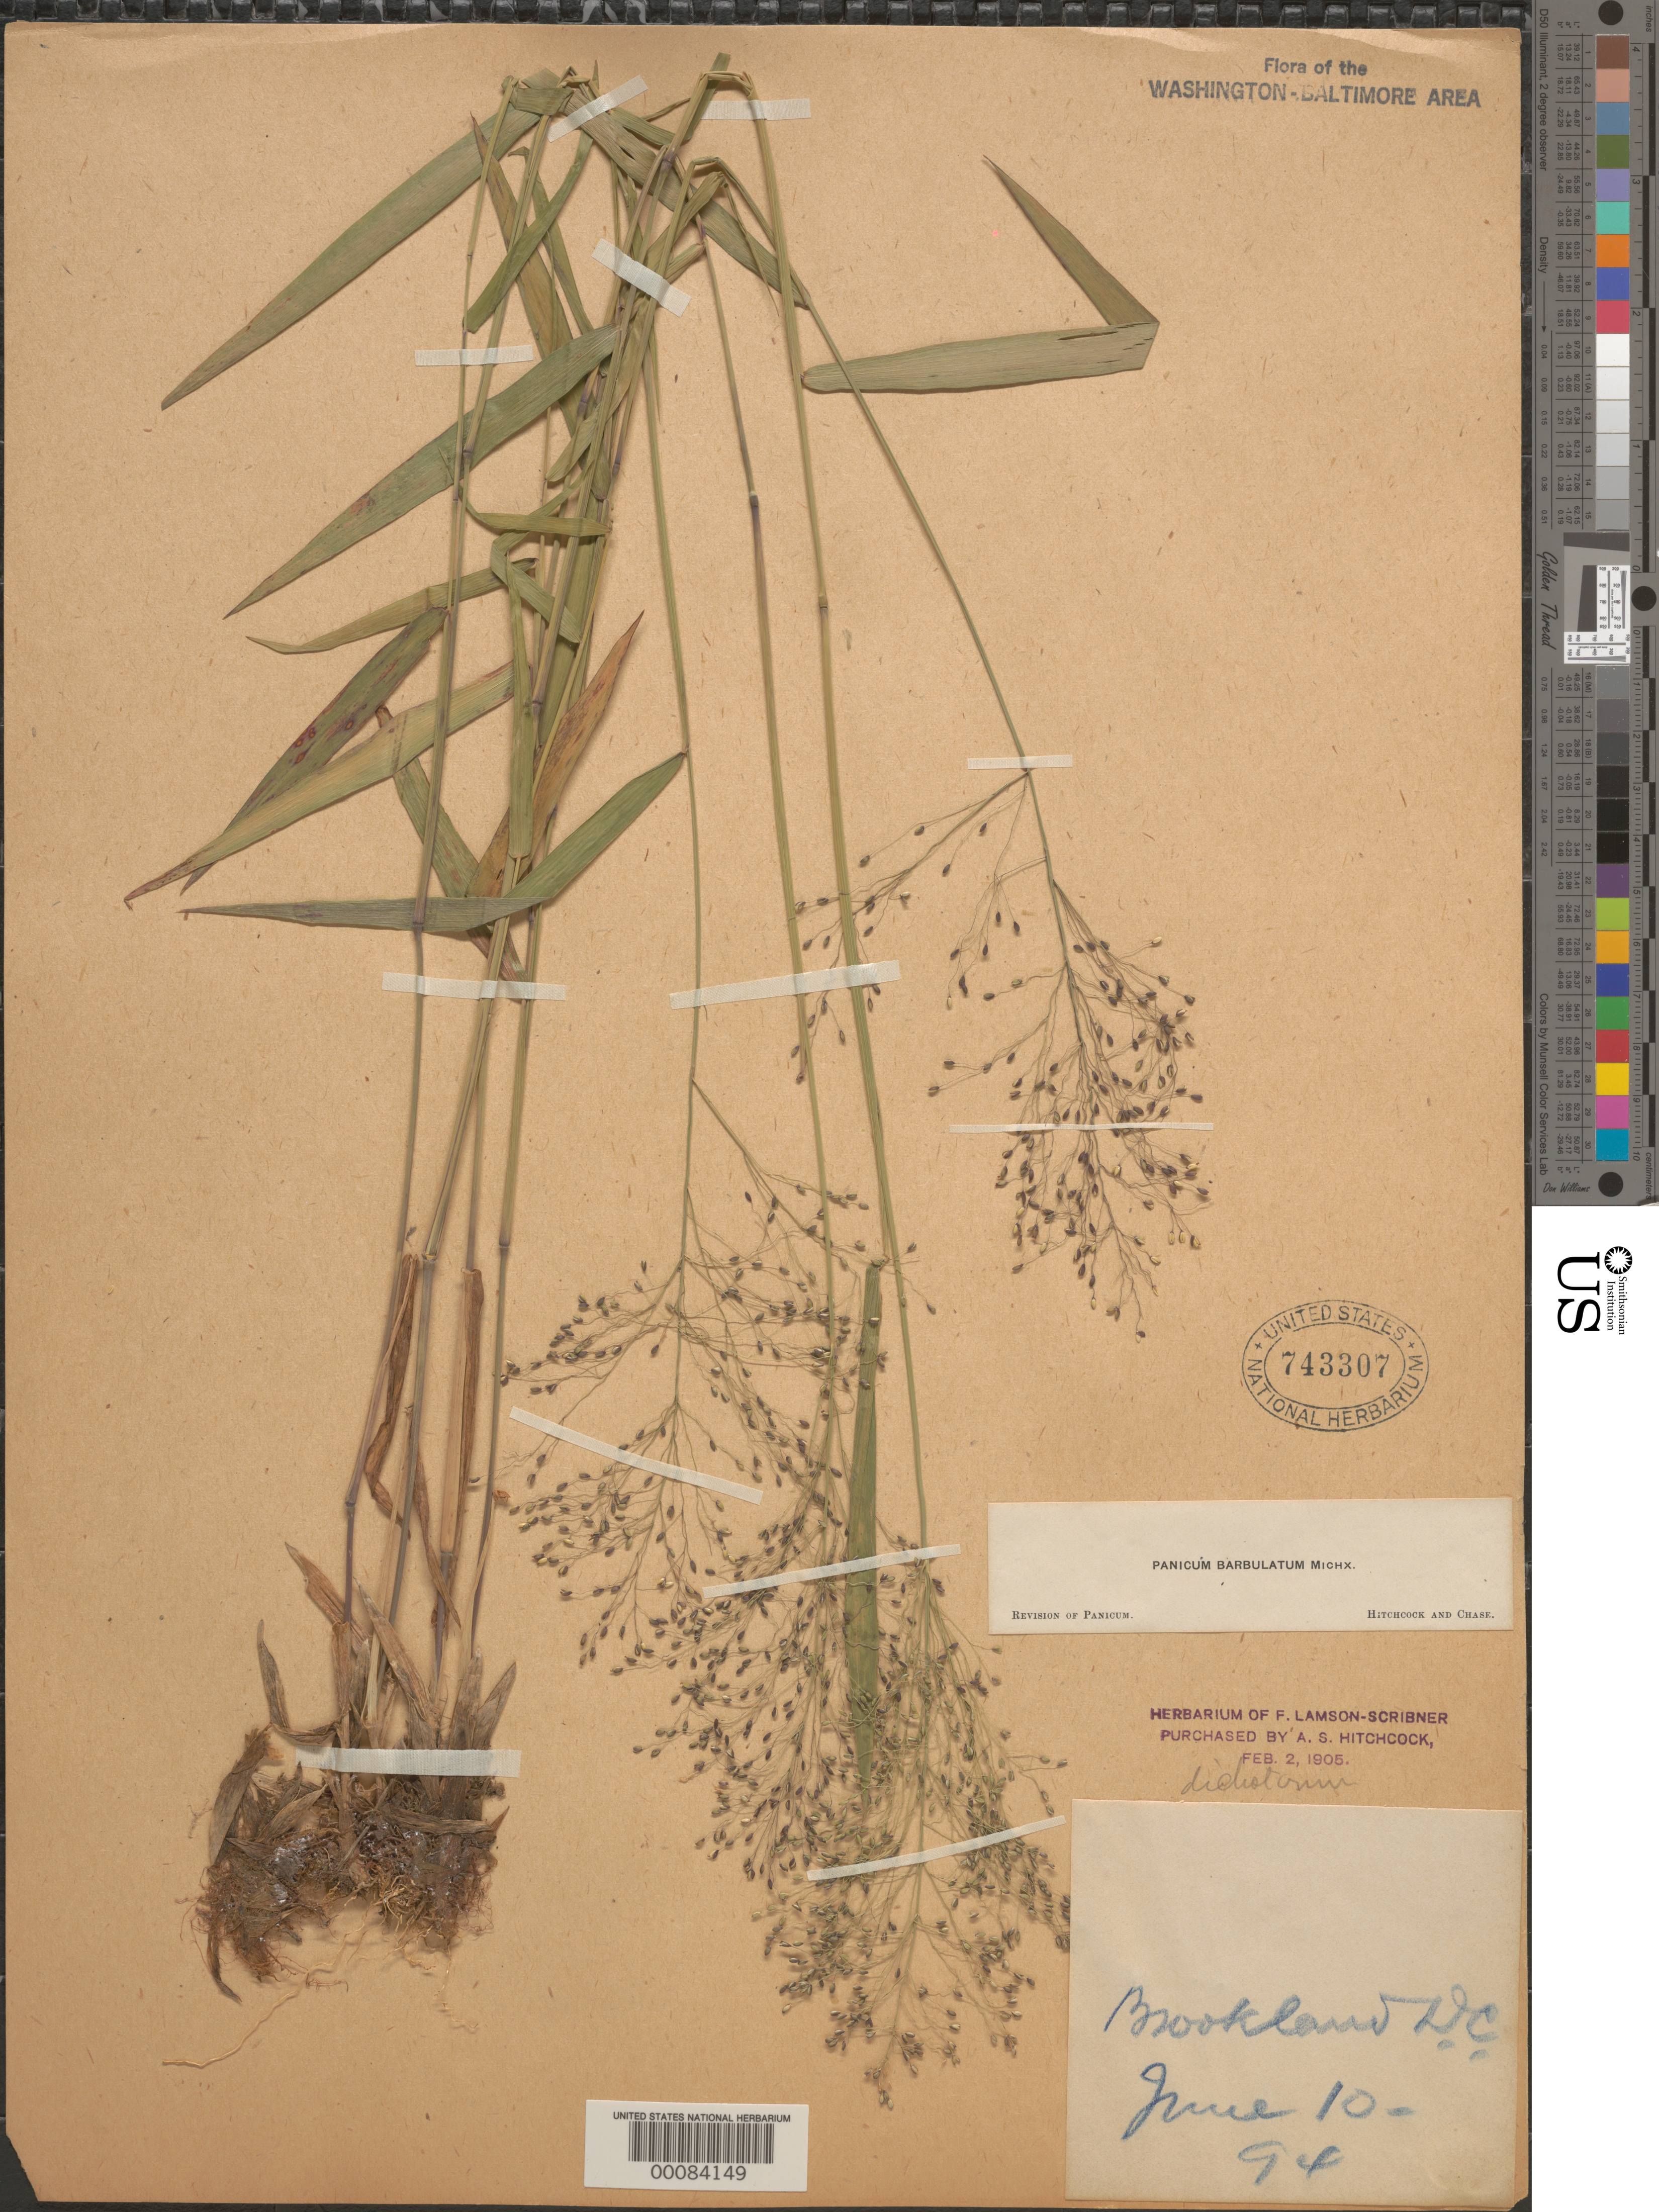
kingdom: Plantae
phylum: Tracheophyta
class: Liliopsida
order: Poales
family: Poaceae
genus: Dichanthelium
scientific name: Dichanthelium dichotomum var. dichotomum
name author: (L.) Gould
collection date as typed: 10 Jun 1894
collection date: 1894-06-10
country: United States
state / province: District of Columbia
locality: Brookland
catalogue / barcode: US 743307